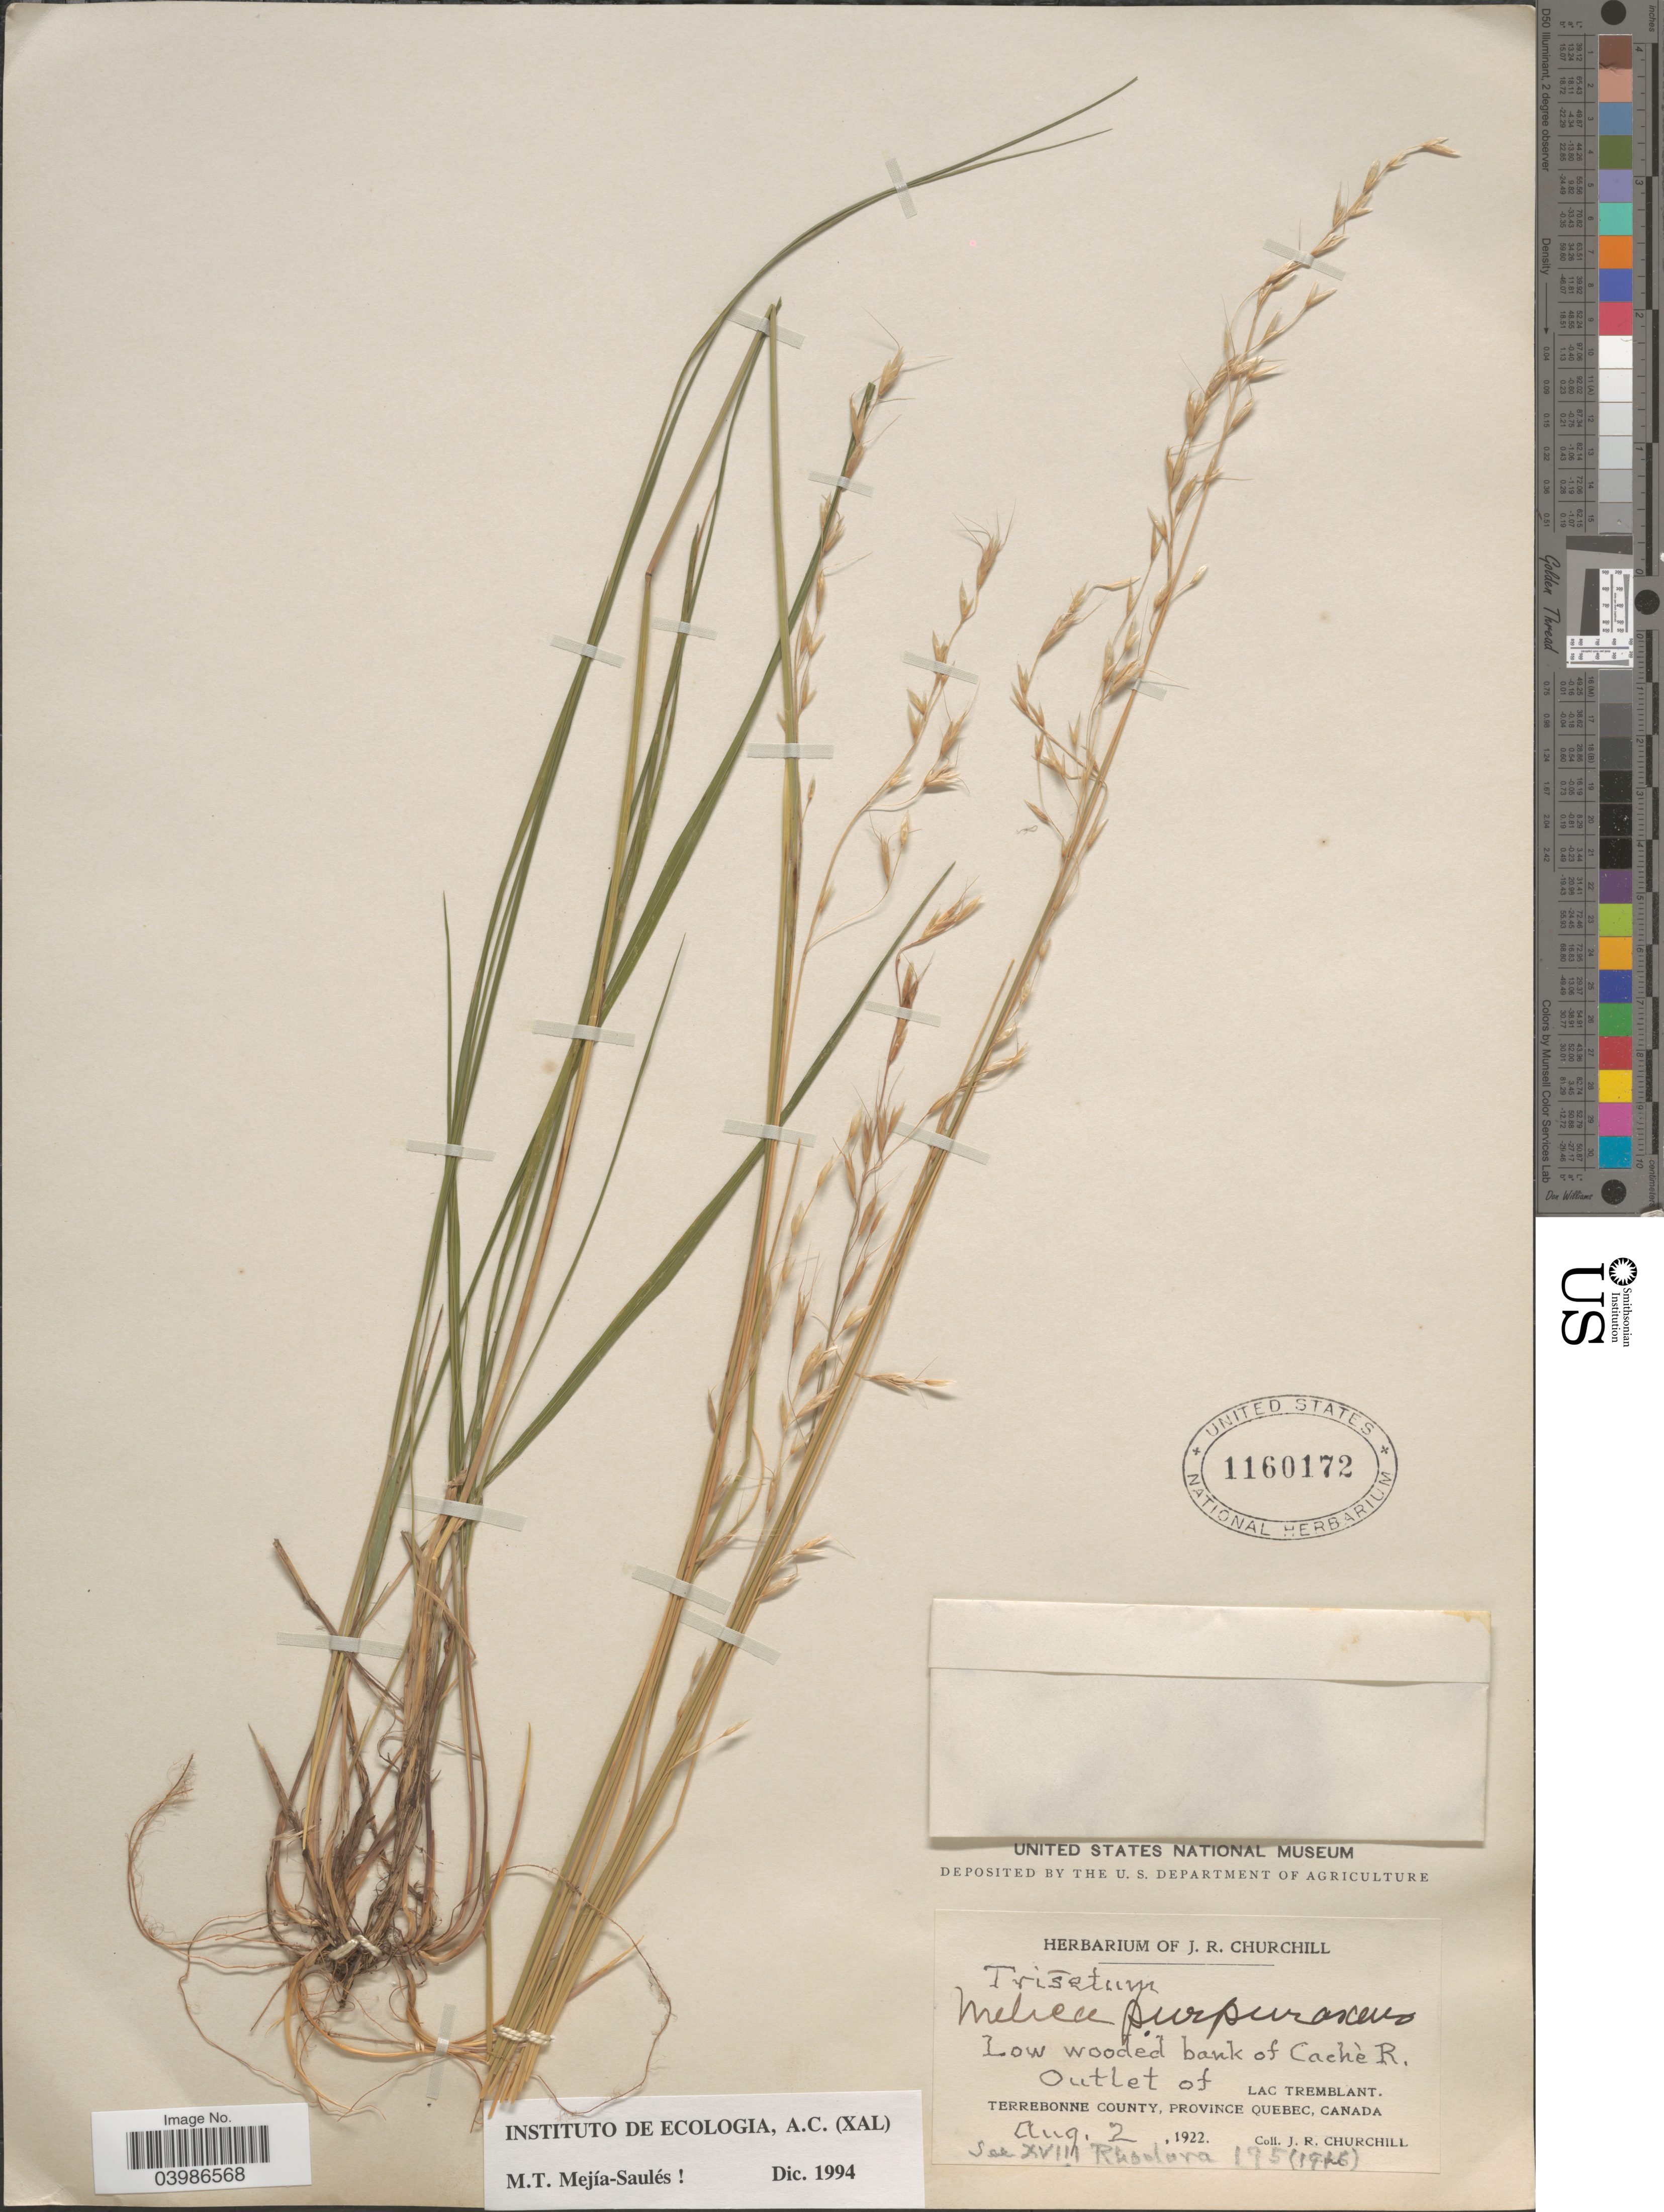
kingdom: Plantae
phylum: Tracheophyta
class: Liliopsida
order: Poales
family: Poaceae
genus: Melica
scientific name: Melica purpurascens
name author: (Torr.) Hitchc.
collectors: J. Churchill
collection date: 1922-08-02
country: Canada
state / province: Quebec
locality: Low wooded bank of Caché R. Outlet of Lac Tremblant. Terrebonne County.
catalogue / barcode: US 1160172